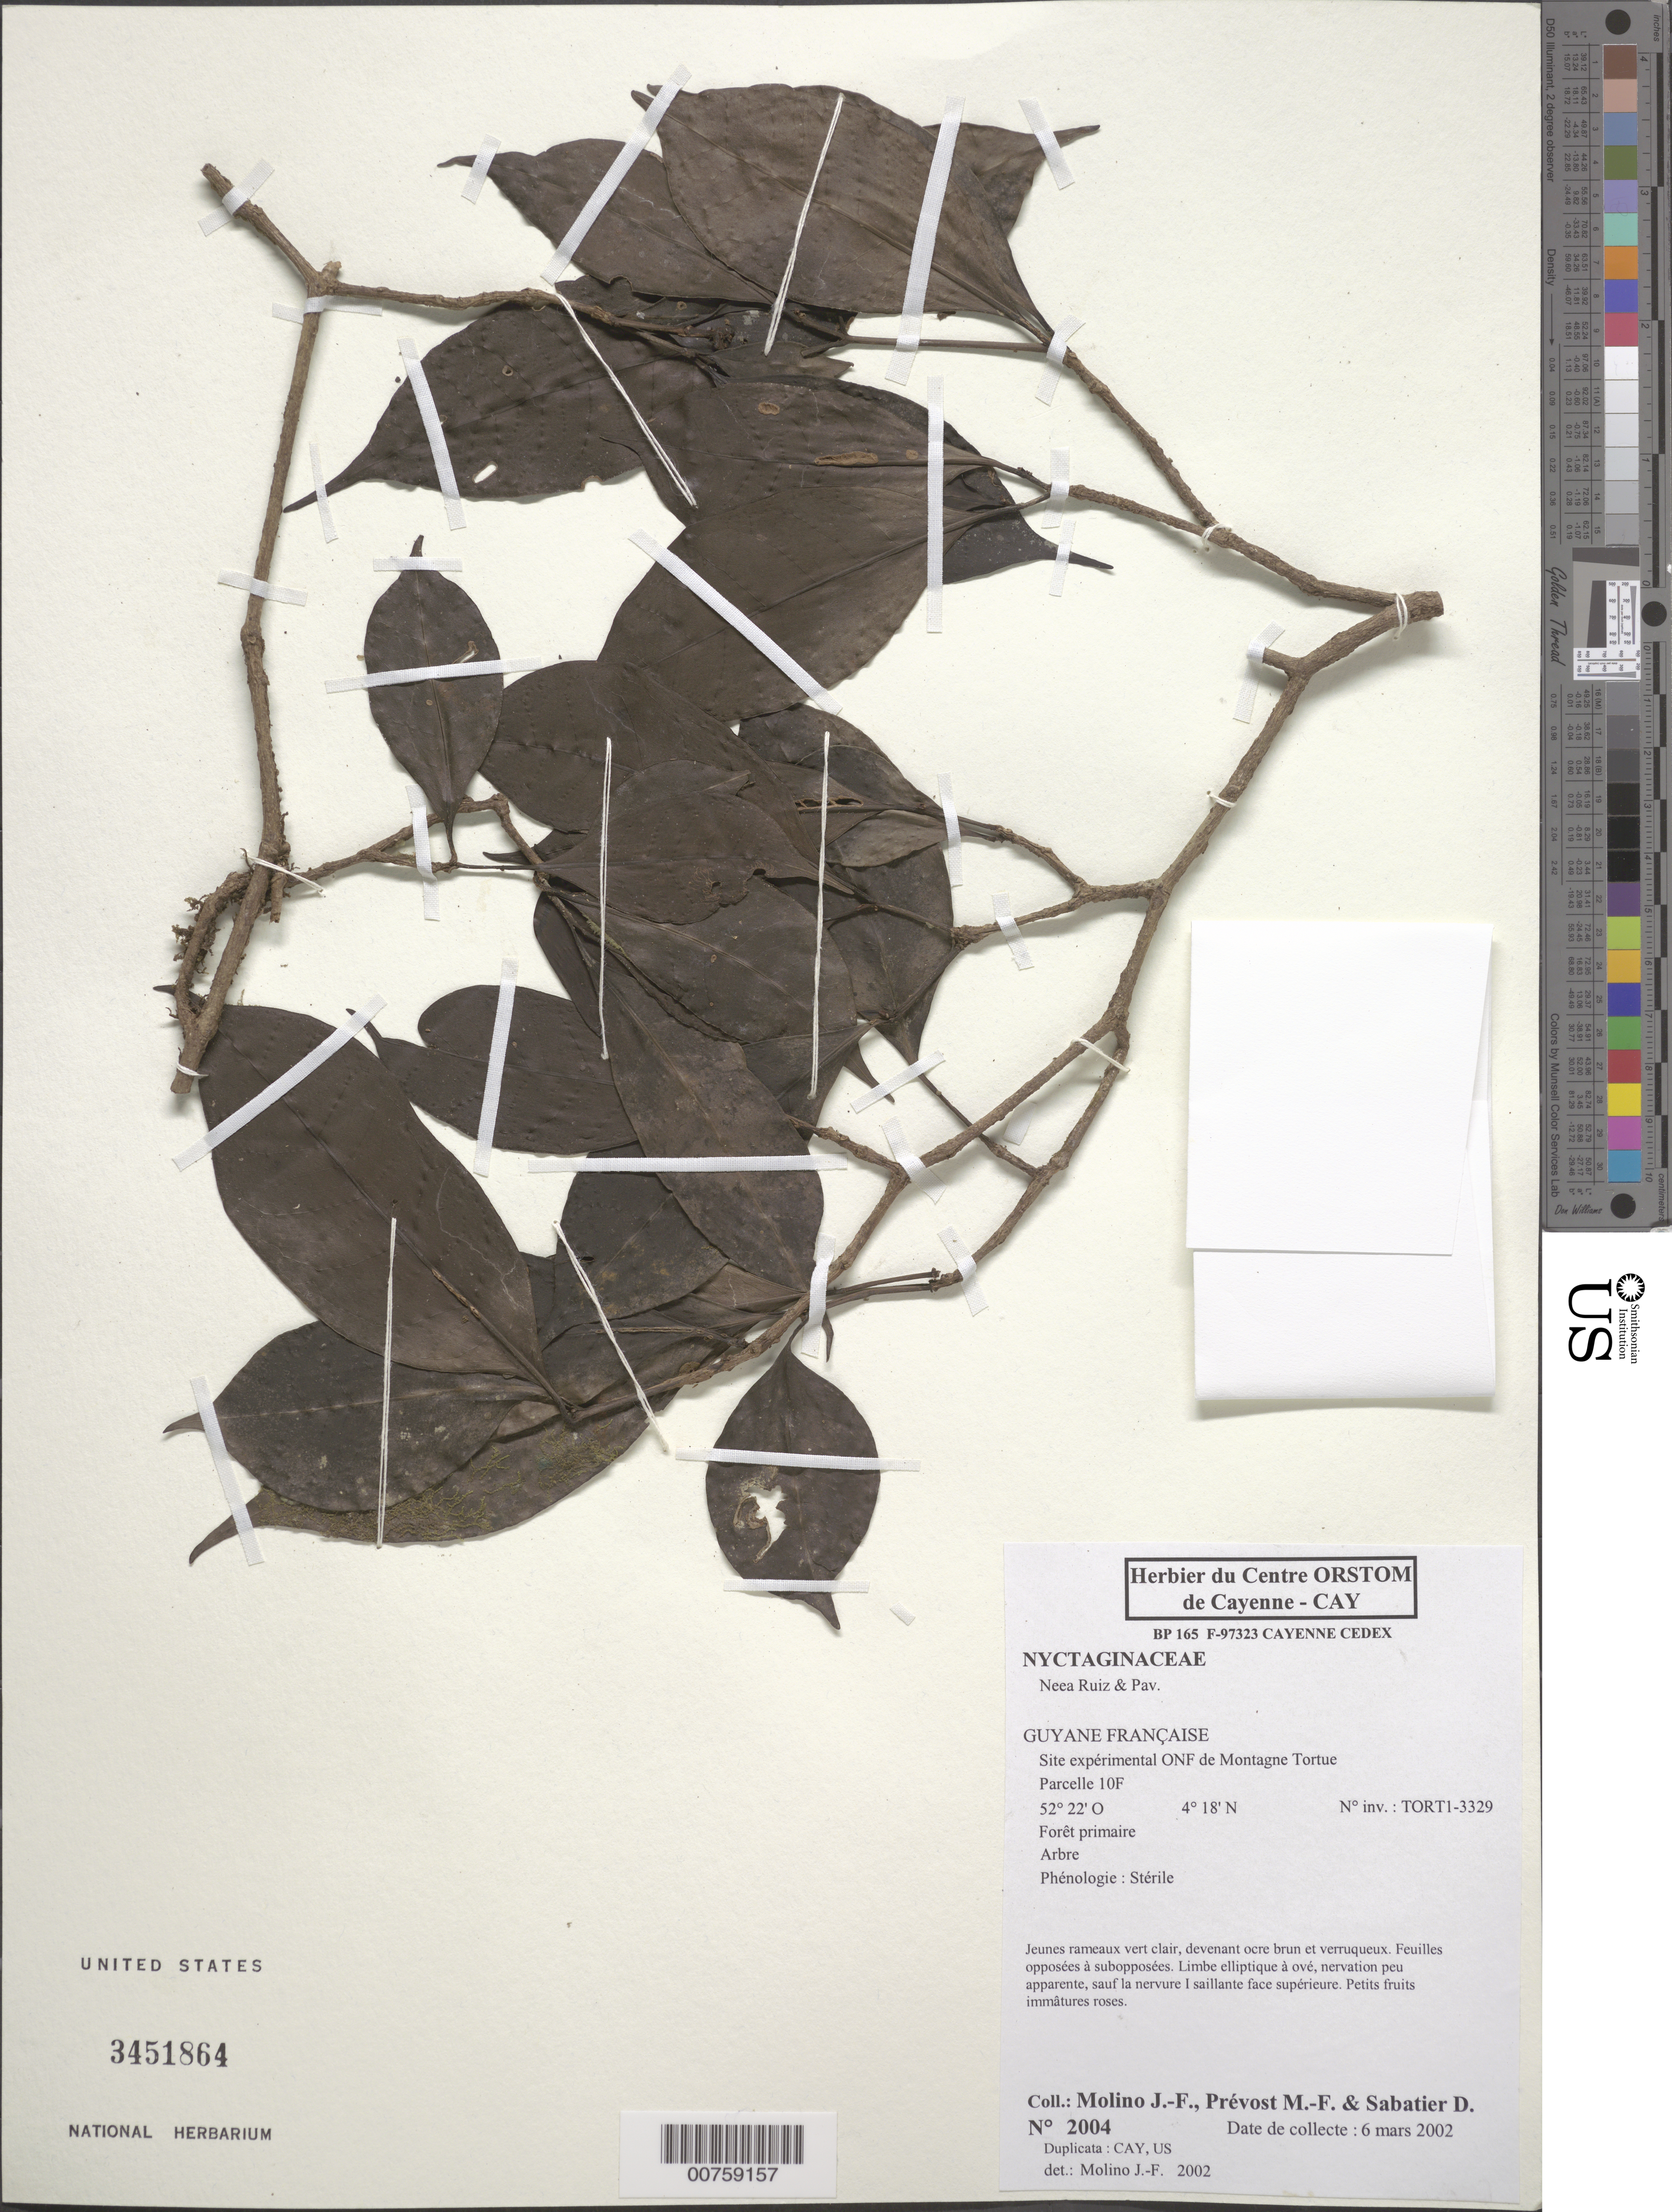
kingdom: Plantae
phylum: Tracheophyta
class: Magnoliopsida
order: Caryophyllales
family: Nyctaginaceae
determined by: Molino, J. F.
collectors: J. Molino, M.-F. Prévost & D. Sabatier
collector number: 2004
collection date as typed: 6-Mar-02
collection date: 2002-03-06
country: French Guiana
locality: Montagne Tortue, Site experimental ONF, Parcelle 10F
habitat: Primary forest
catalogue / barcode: US 3451864